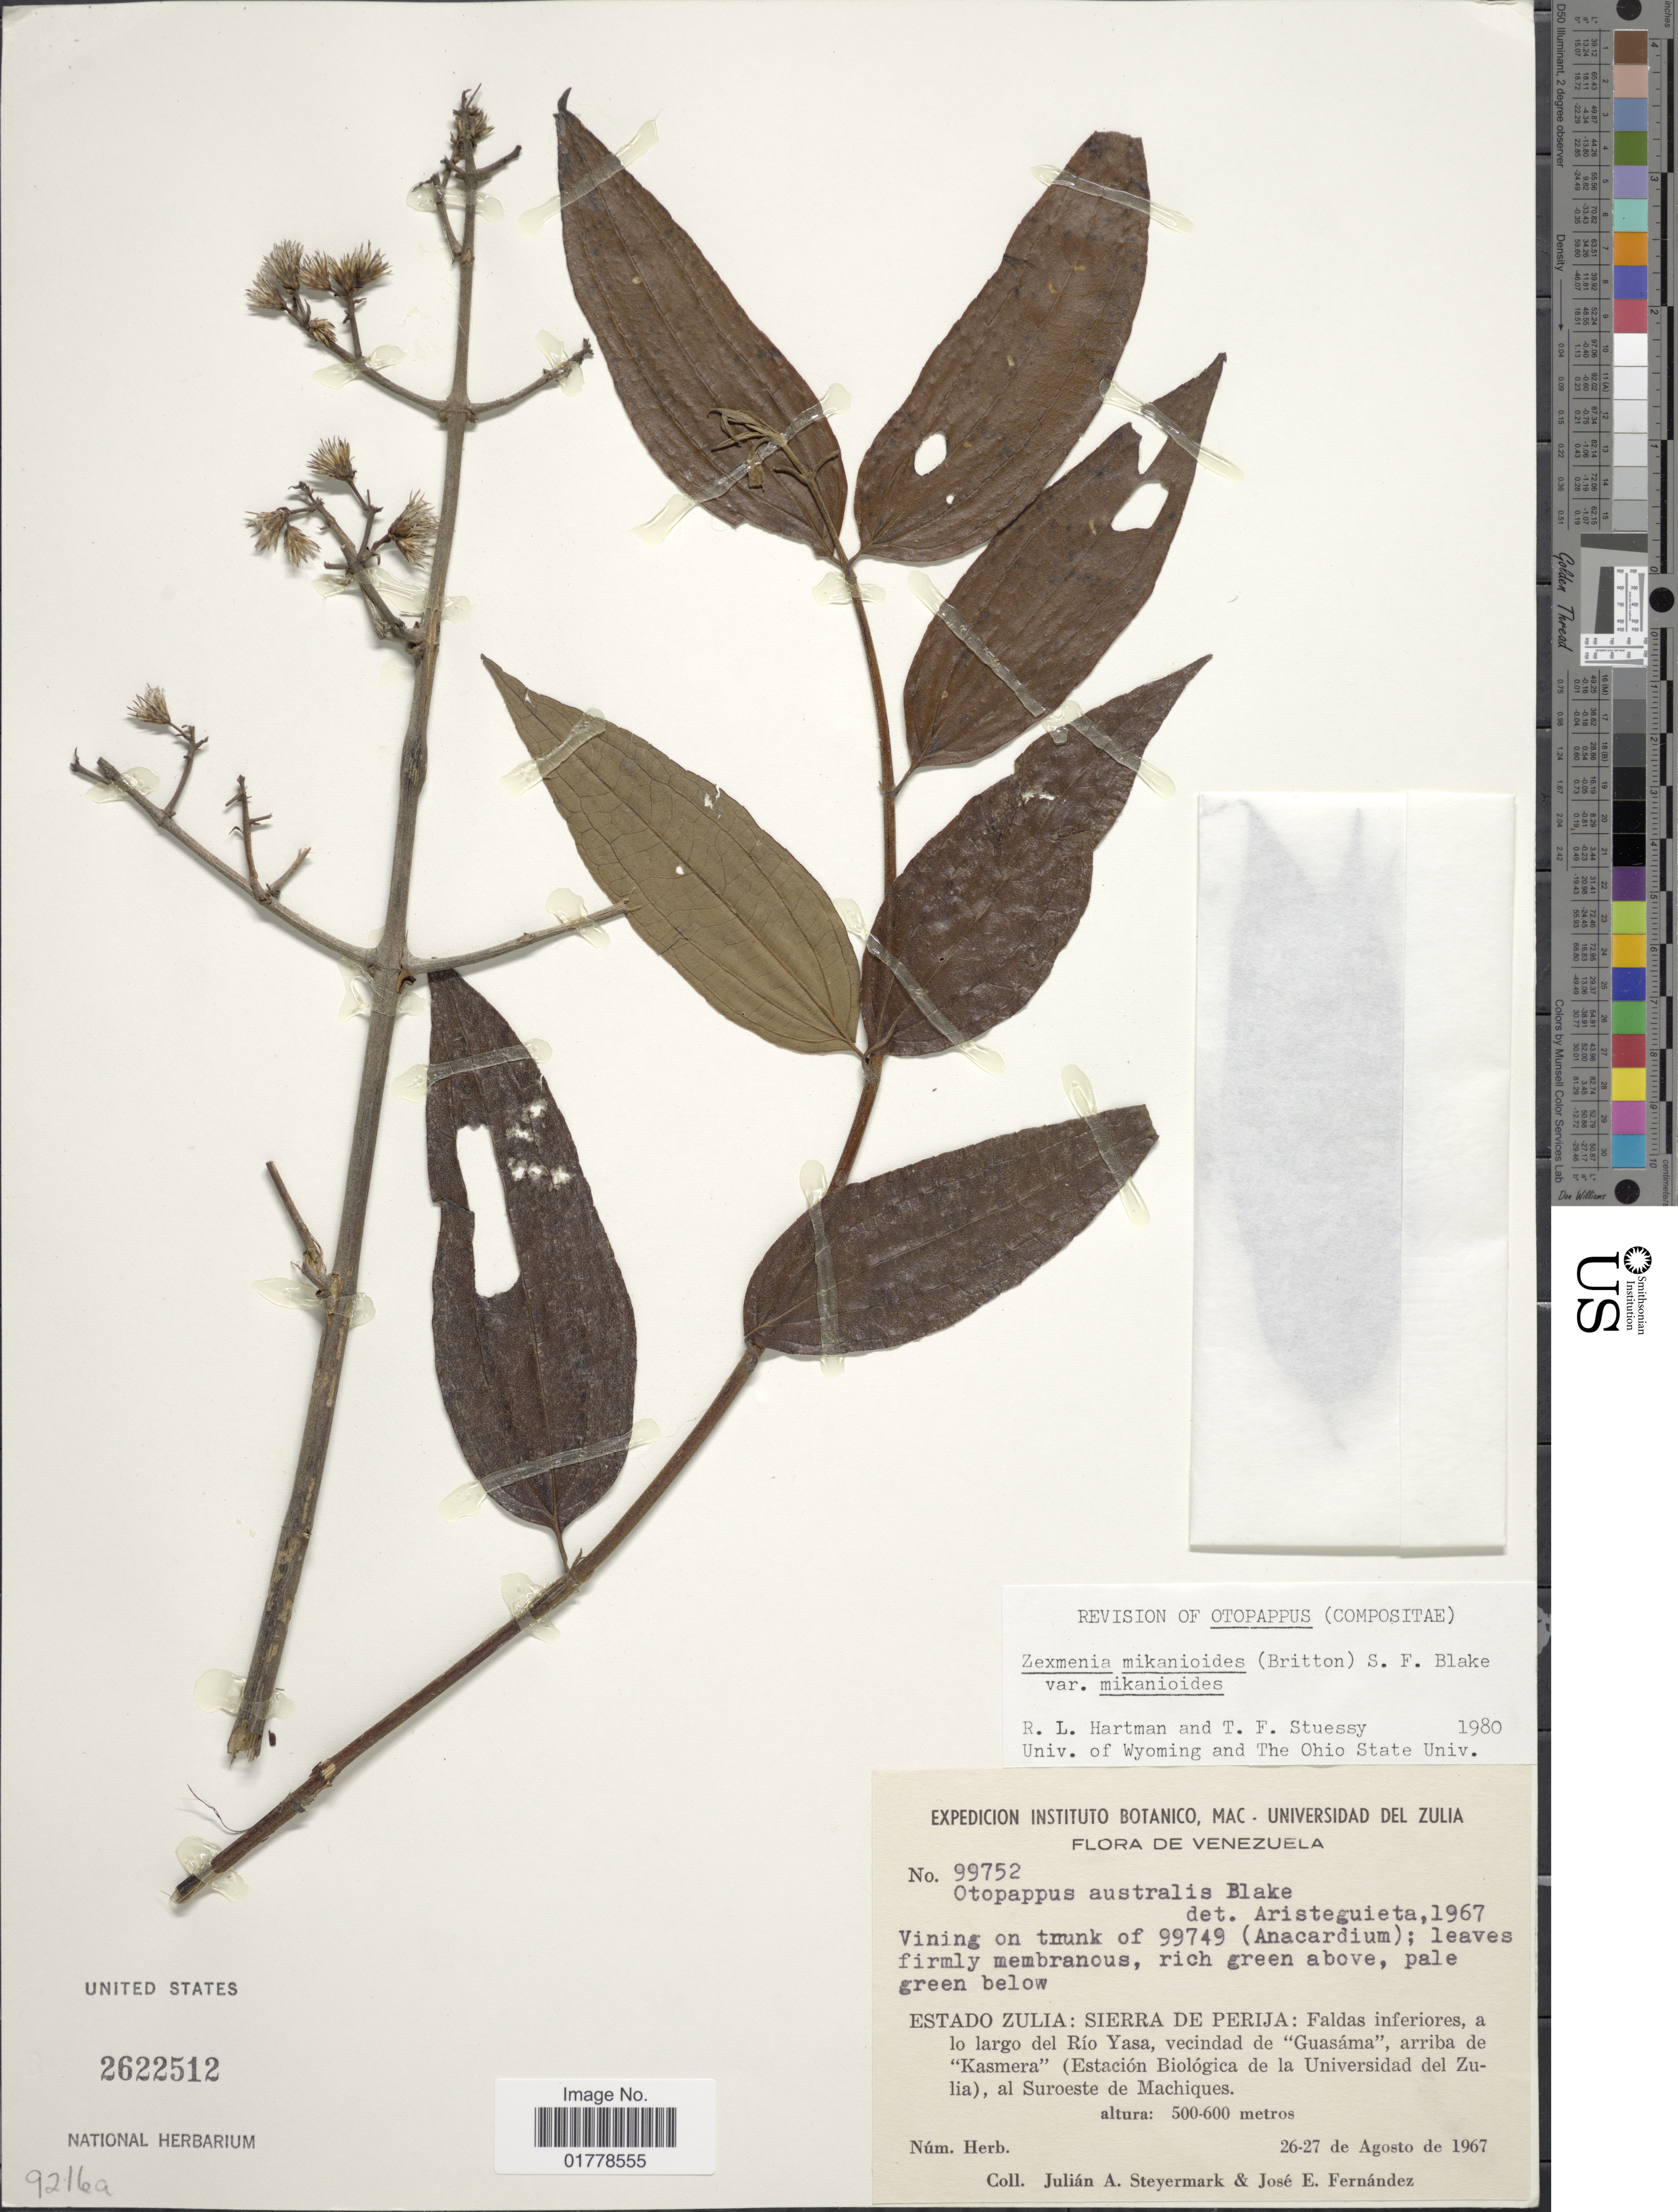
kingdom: Plantae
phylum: Tracheophyta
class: Magnoliopsida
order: Asterales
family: Asteraceae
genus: Oblivia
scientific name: Oblivia mikanioides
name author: (Britton) Strother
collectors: J. Steyermark & J. Fernández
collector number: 99752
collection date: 1967-08-26/1967-08-27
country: Venezuela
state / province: Zulia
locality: Estado Zulia: Sierra de Perija: Faldas inferiores, a lo largo del Río Yasa, vecindad de "Guasáma", arriba de "Kasmera" (Estación Biológica de la Universidad del Zulia), al Suroeste de Machiques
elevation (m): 500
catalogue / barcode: US 2622512